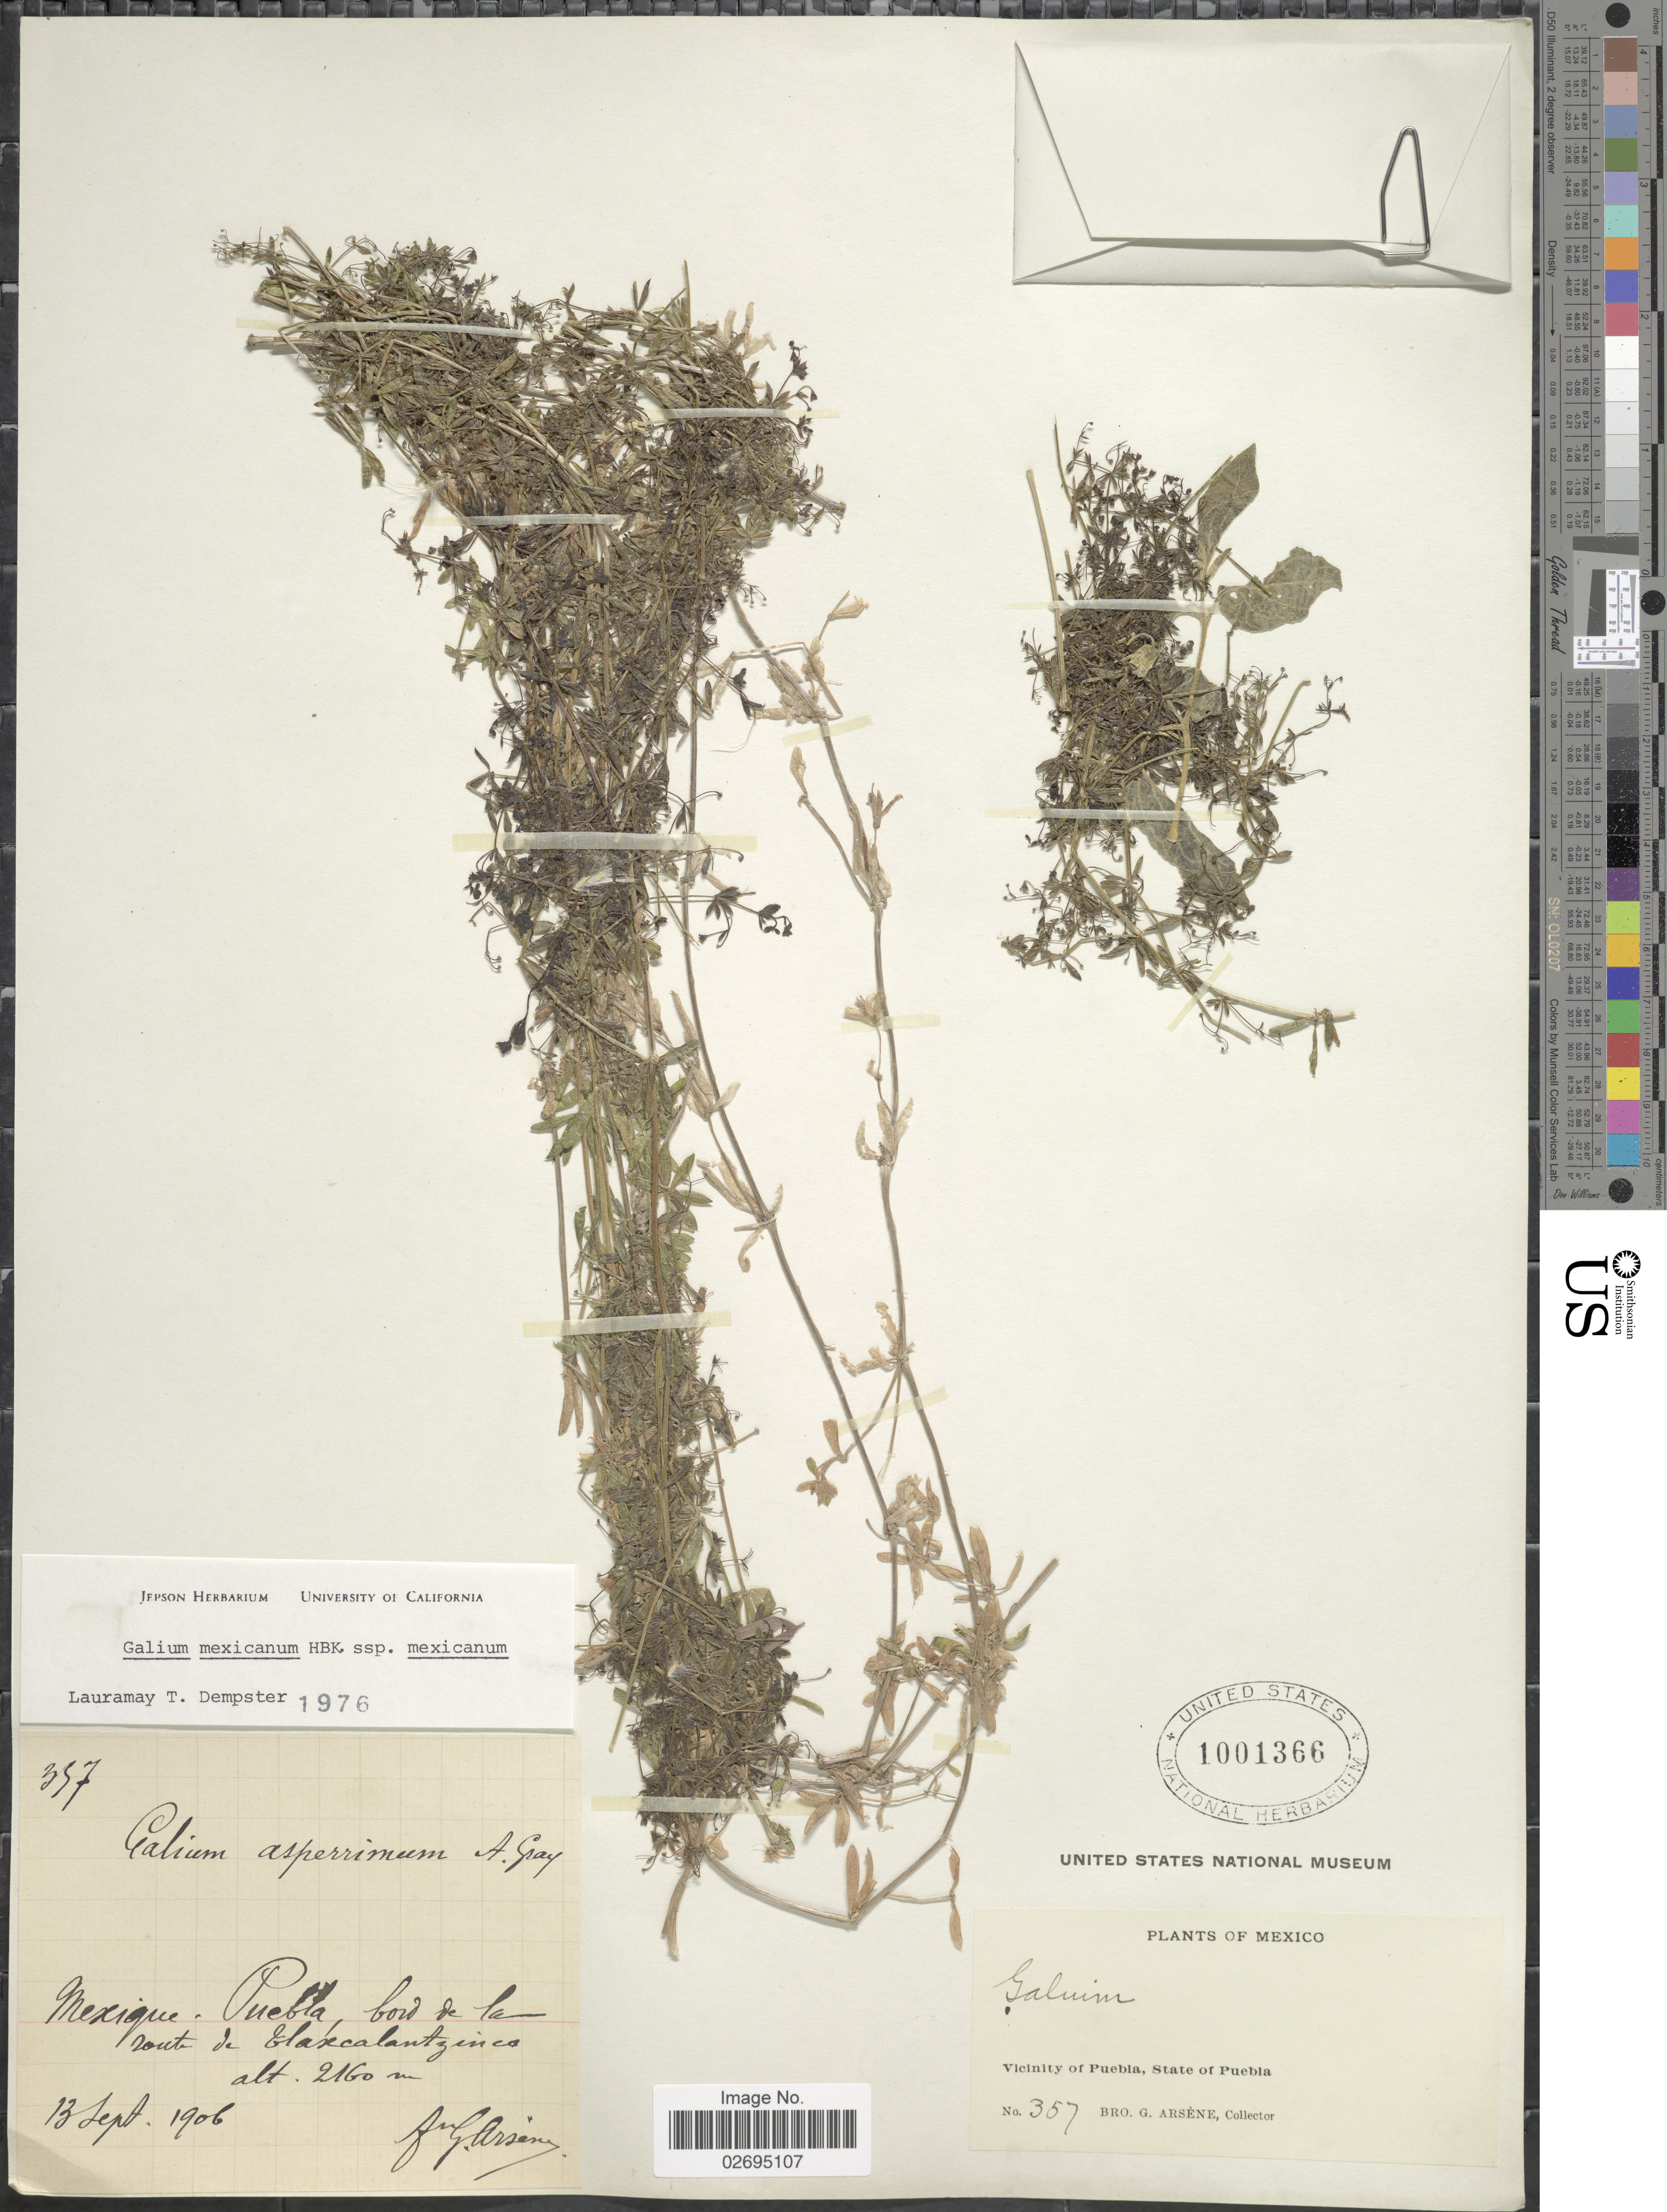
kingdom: Plantae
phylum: Tracheophyta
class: Magnoliopsida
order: Gentianales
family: Rubiaceae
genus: Galium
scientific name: Galium mexicanum subsp. mexicanum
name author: Kunth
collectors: Bro. G. Arsène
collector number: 357*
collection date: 1906-09-13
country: Mexico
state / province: Puebla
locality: Bord de la route de Tlaxcalantzinco [Edge on road of Tlaxcalantzinco], Vicinity of Puebla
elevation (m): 2160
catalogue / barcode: US 1001366